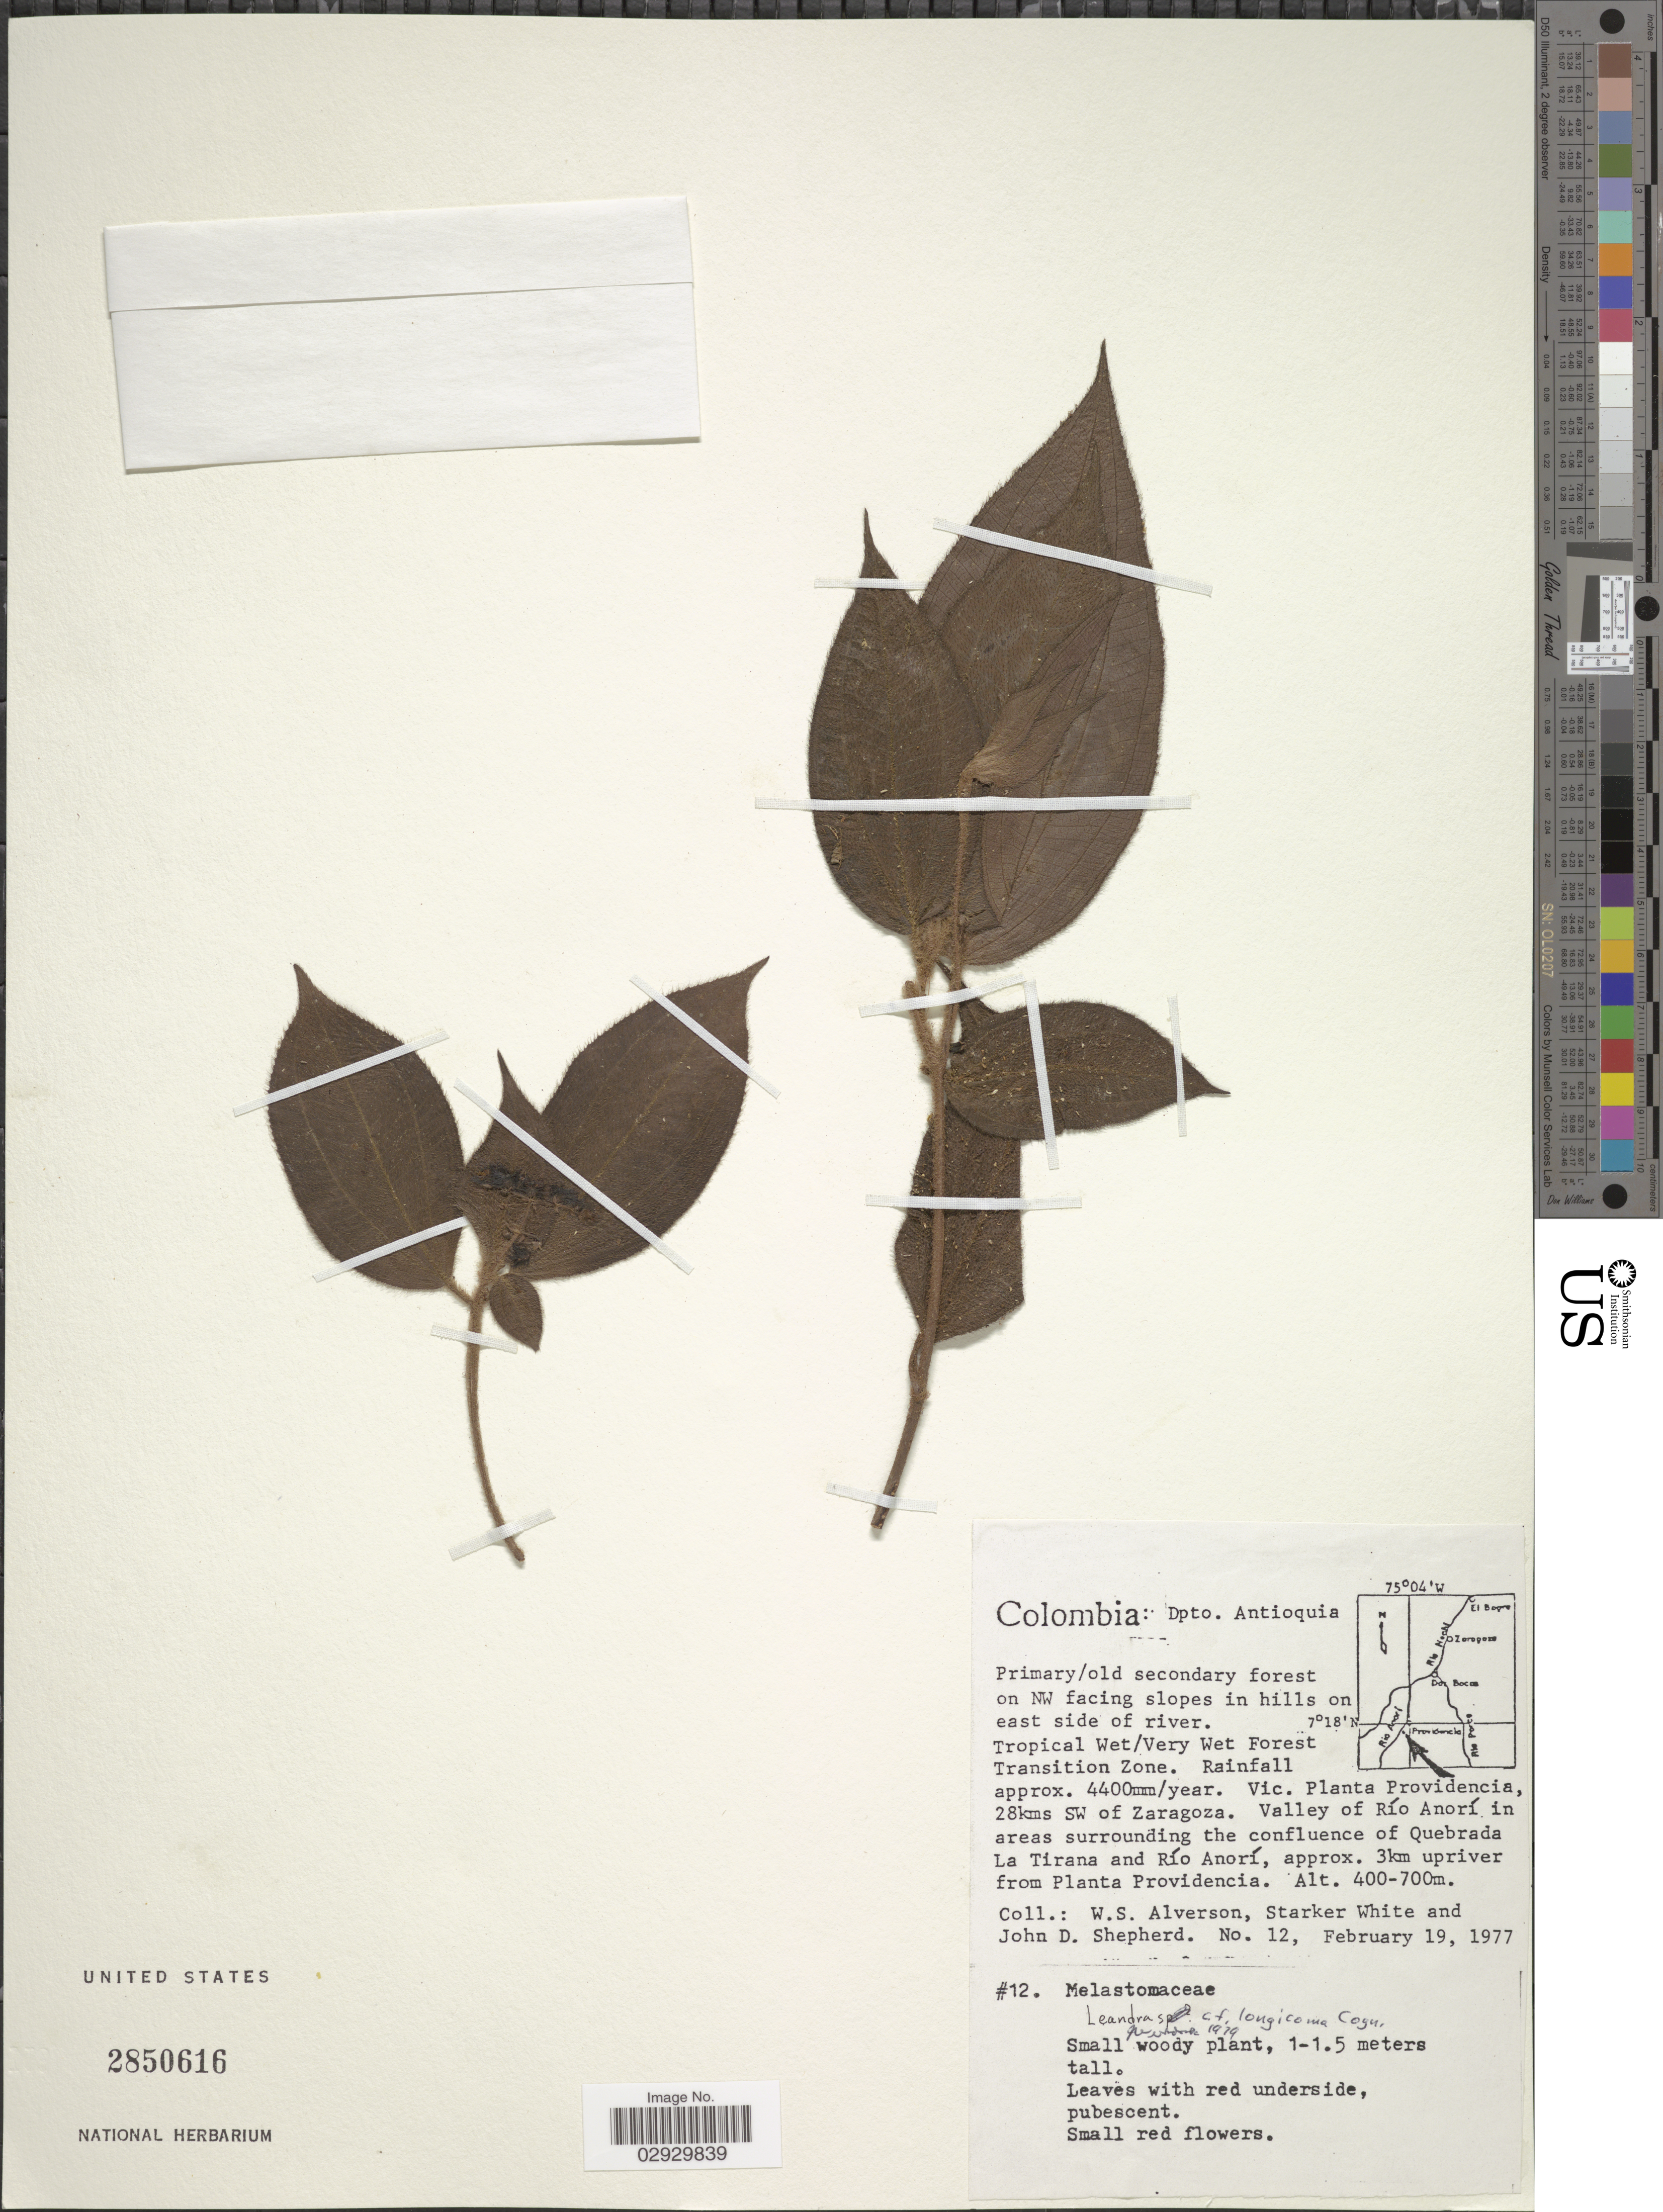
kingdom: Plantae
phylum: Tracheophyta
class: Magnoliopsida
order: Myrtales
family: Melastomataceae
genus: Leandra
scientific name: Leandra longicoma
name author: Cogn.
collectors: W. S. Alverson, S. White & J. D. Shepherd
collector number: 12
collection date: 1977-02-19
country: Colombia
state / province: Antioquia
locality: Dpto. Antioquia. Vic. Planta Providencia, 28kms SW of Zaragoza. Valley of Río Anorí in areas surrounding the confluence of Quebrada La Tirana and Río Anorí, approx. 3km upriver from Planta Providencia.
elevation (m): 400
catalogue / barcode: US 2850616